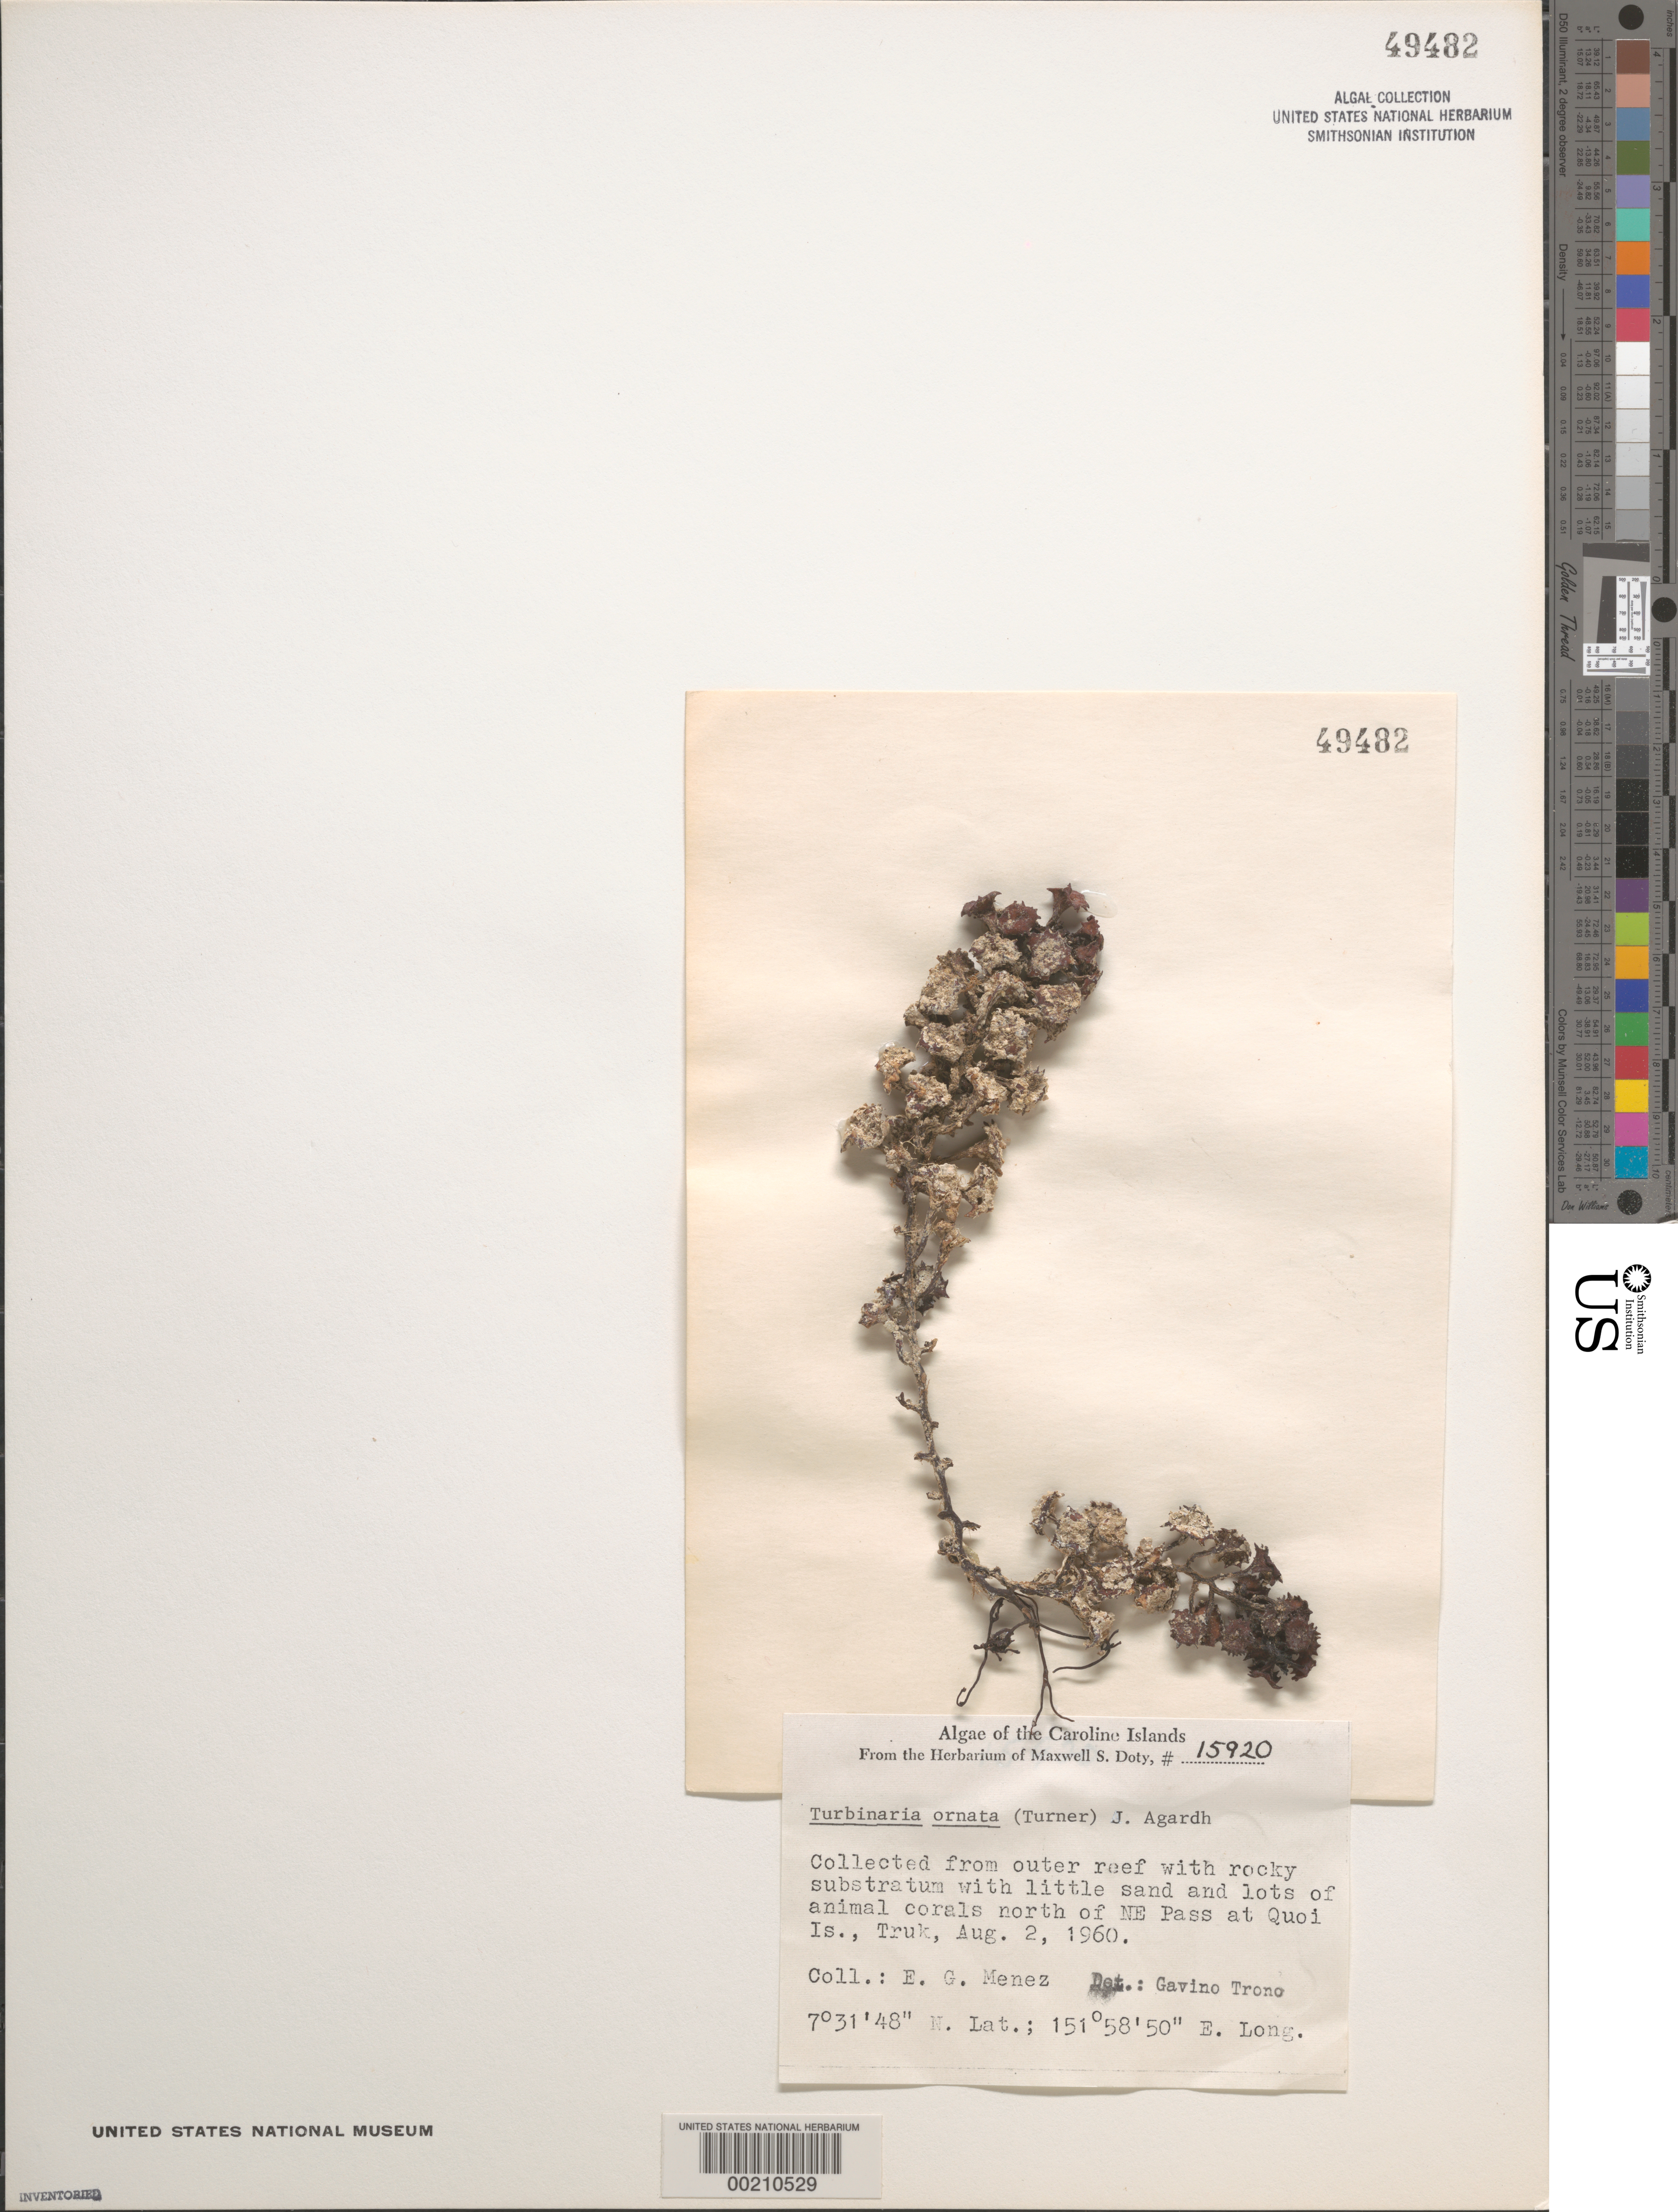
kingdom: Chromista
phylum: Ochrophyta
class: Phaeophyceae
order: Fucales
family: Sargassaceae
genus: Turbinaria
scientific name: Turbinaria ornata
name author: (Turner) J. Agardh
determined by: Trono, Gavino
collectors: Meñez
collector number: MSD 15920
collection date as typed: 02 Aug 1960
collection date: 1960-08-02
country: Micronesia, Federated States of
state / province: Truk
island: Truk (Chuuk) Is.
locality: Quoi Islet, N of Northeast pass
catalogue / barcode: US 49482